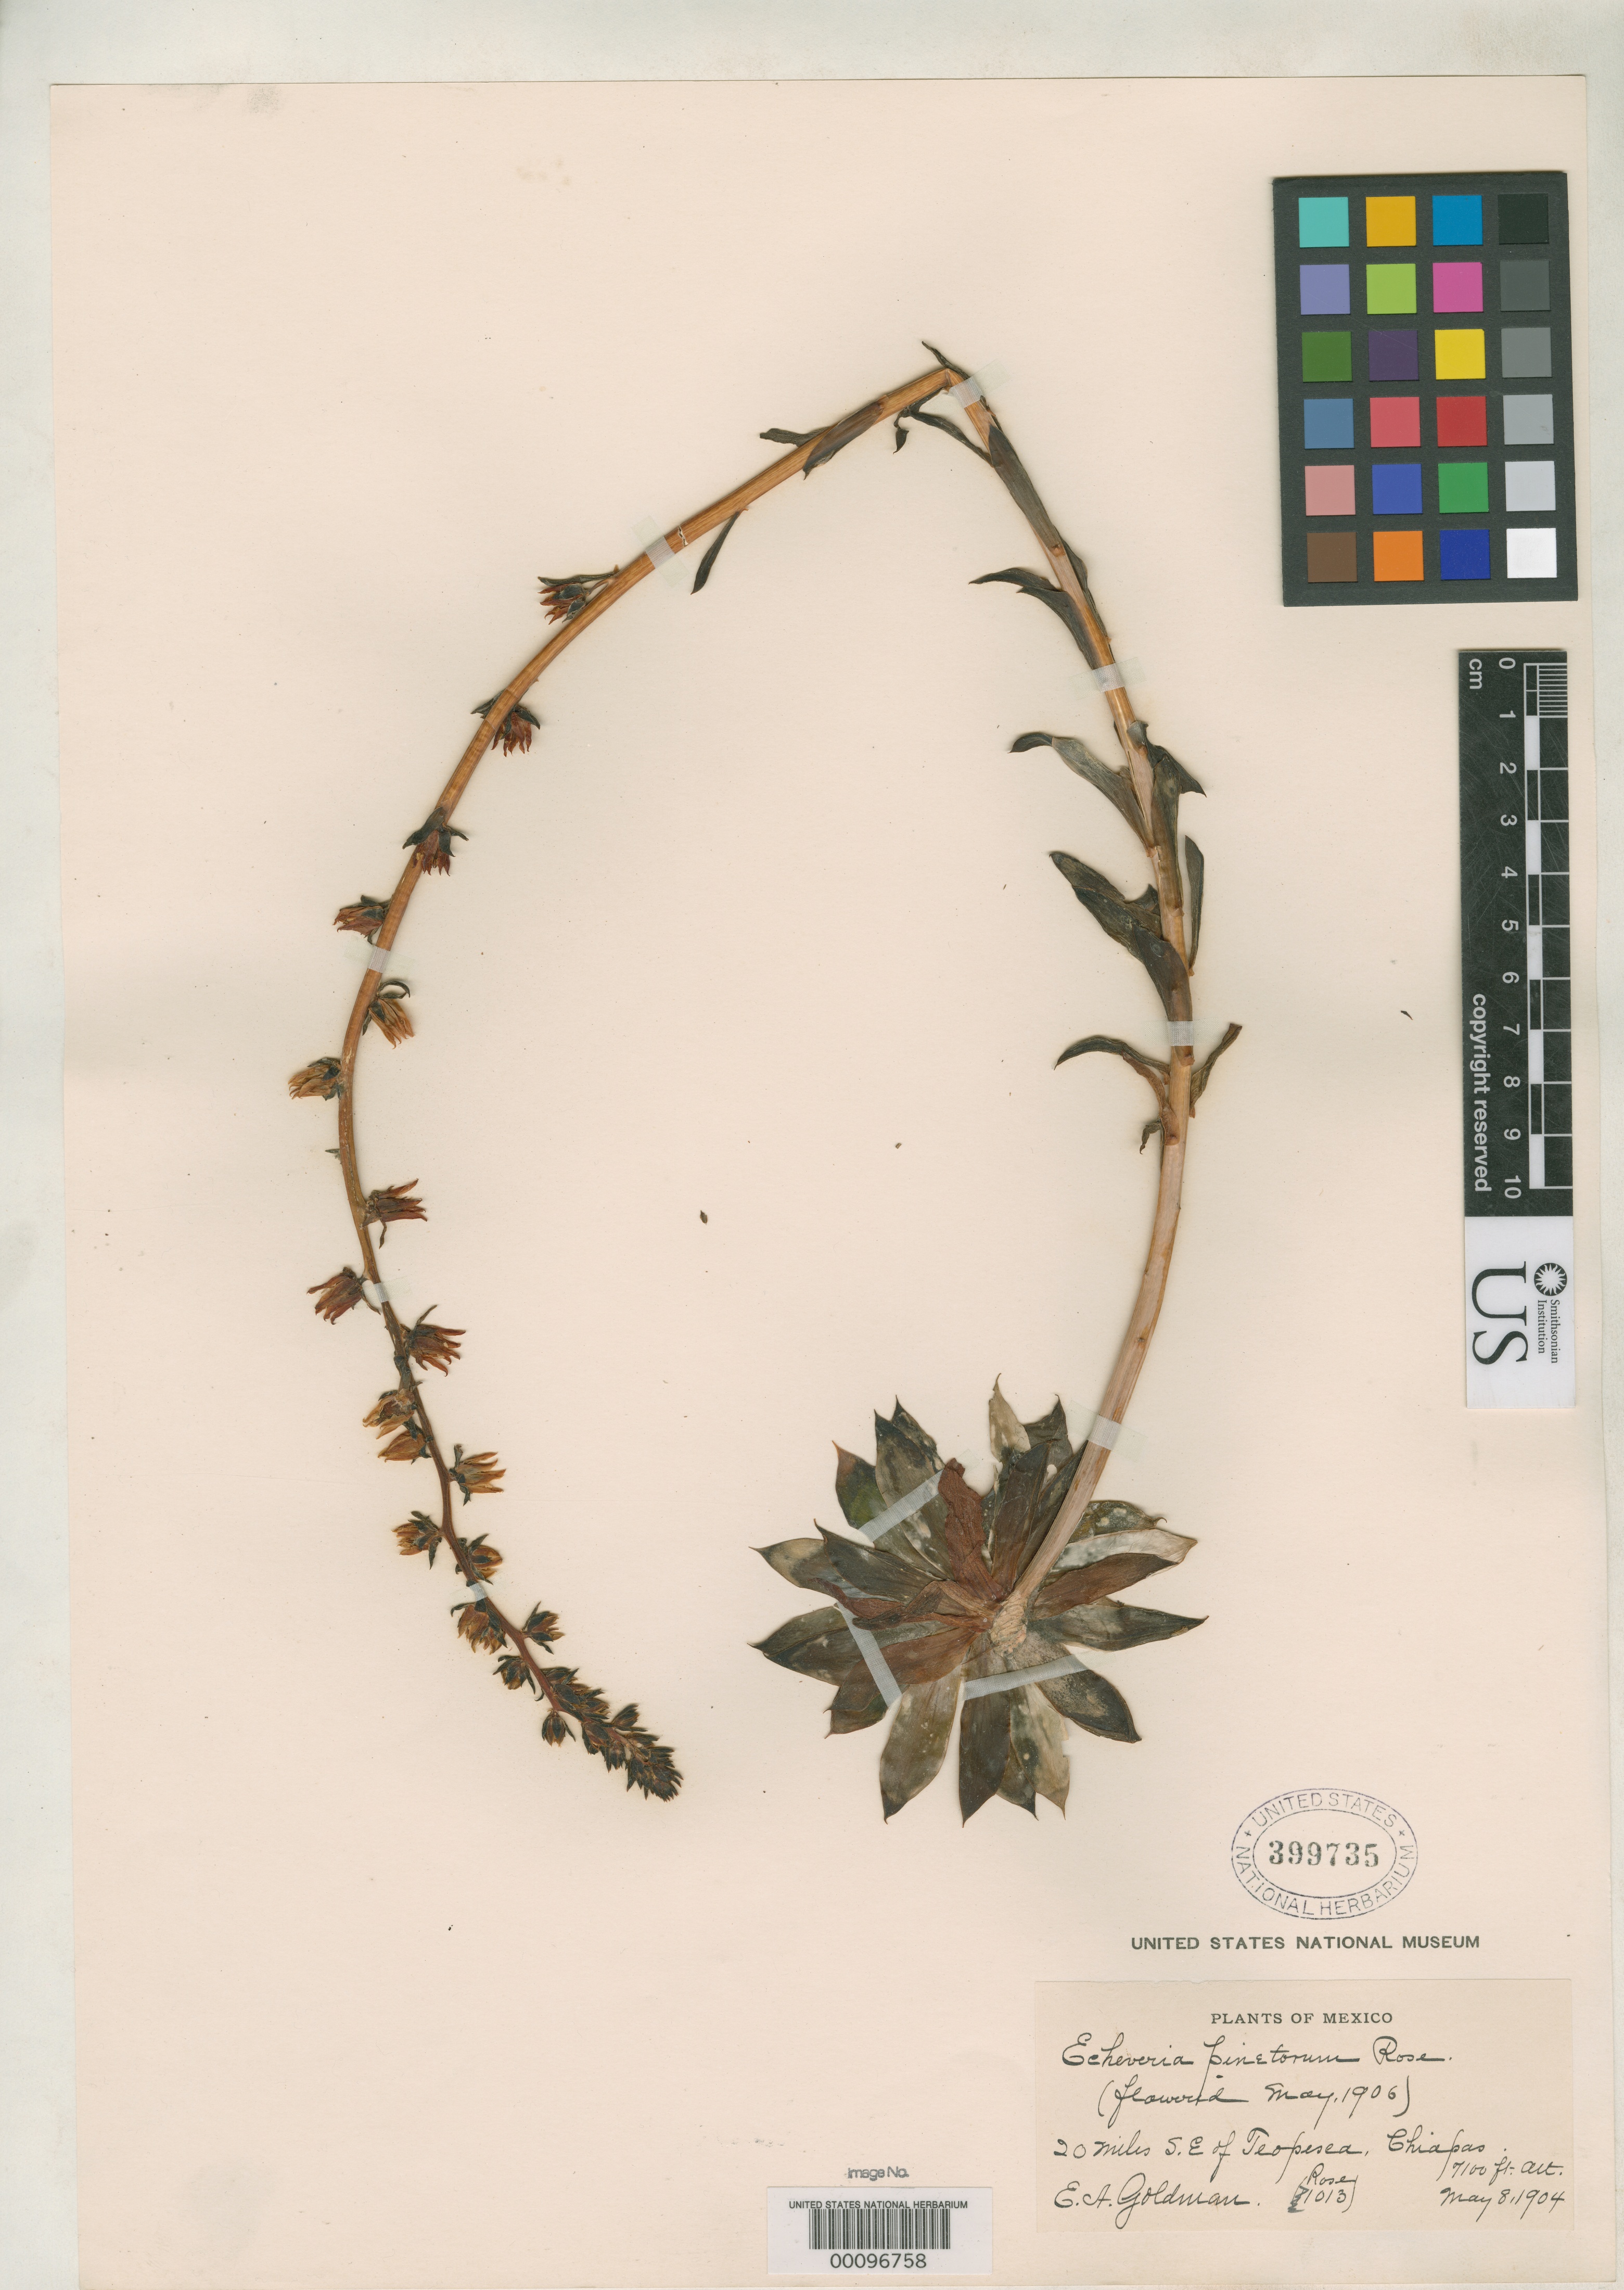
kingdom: Plantae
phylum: Tracheophyta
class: Magnoliopsida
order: Saxifragales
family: Crassulaceae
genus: Echeveria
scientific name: Echeveria pinetorum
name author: Rose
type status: Holotype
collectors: E. A. Goldman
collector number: Rose 1013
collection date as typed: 08 May 1904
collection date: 1904-05-08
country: Mexico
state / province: Chiapas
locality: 20 miles SE of Teopisca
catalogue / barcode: US 399735